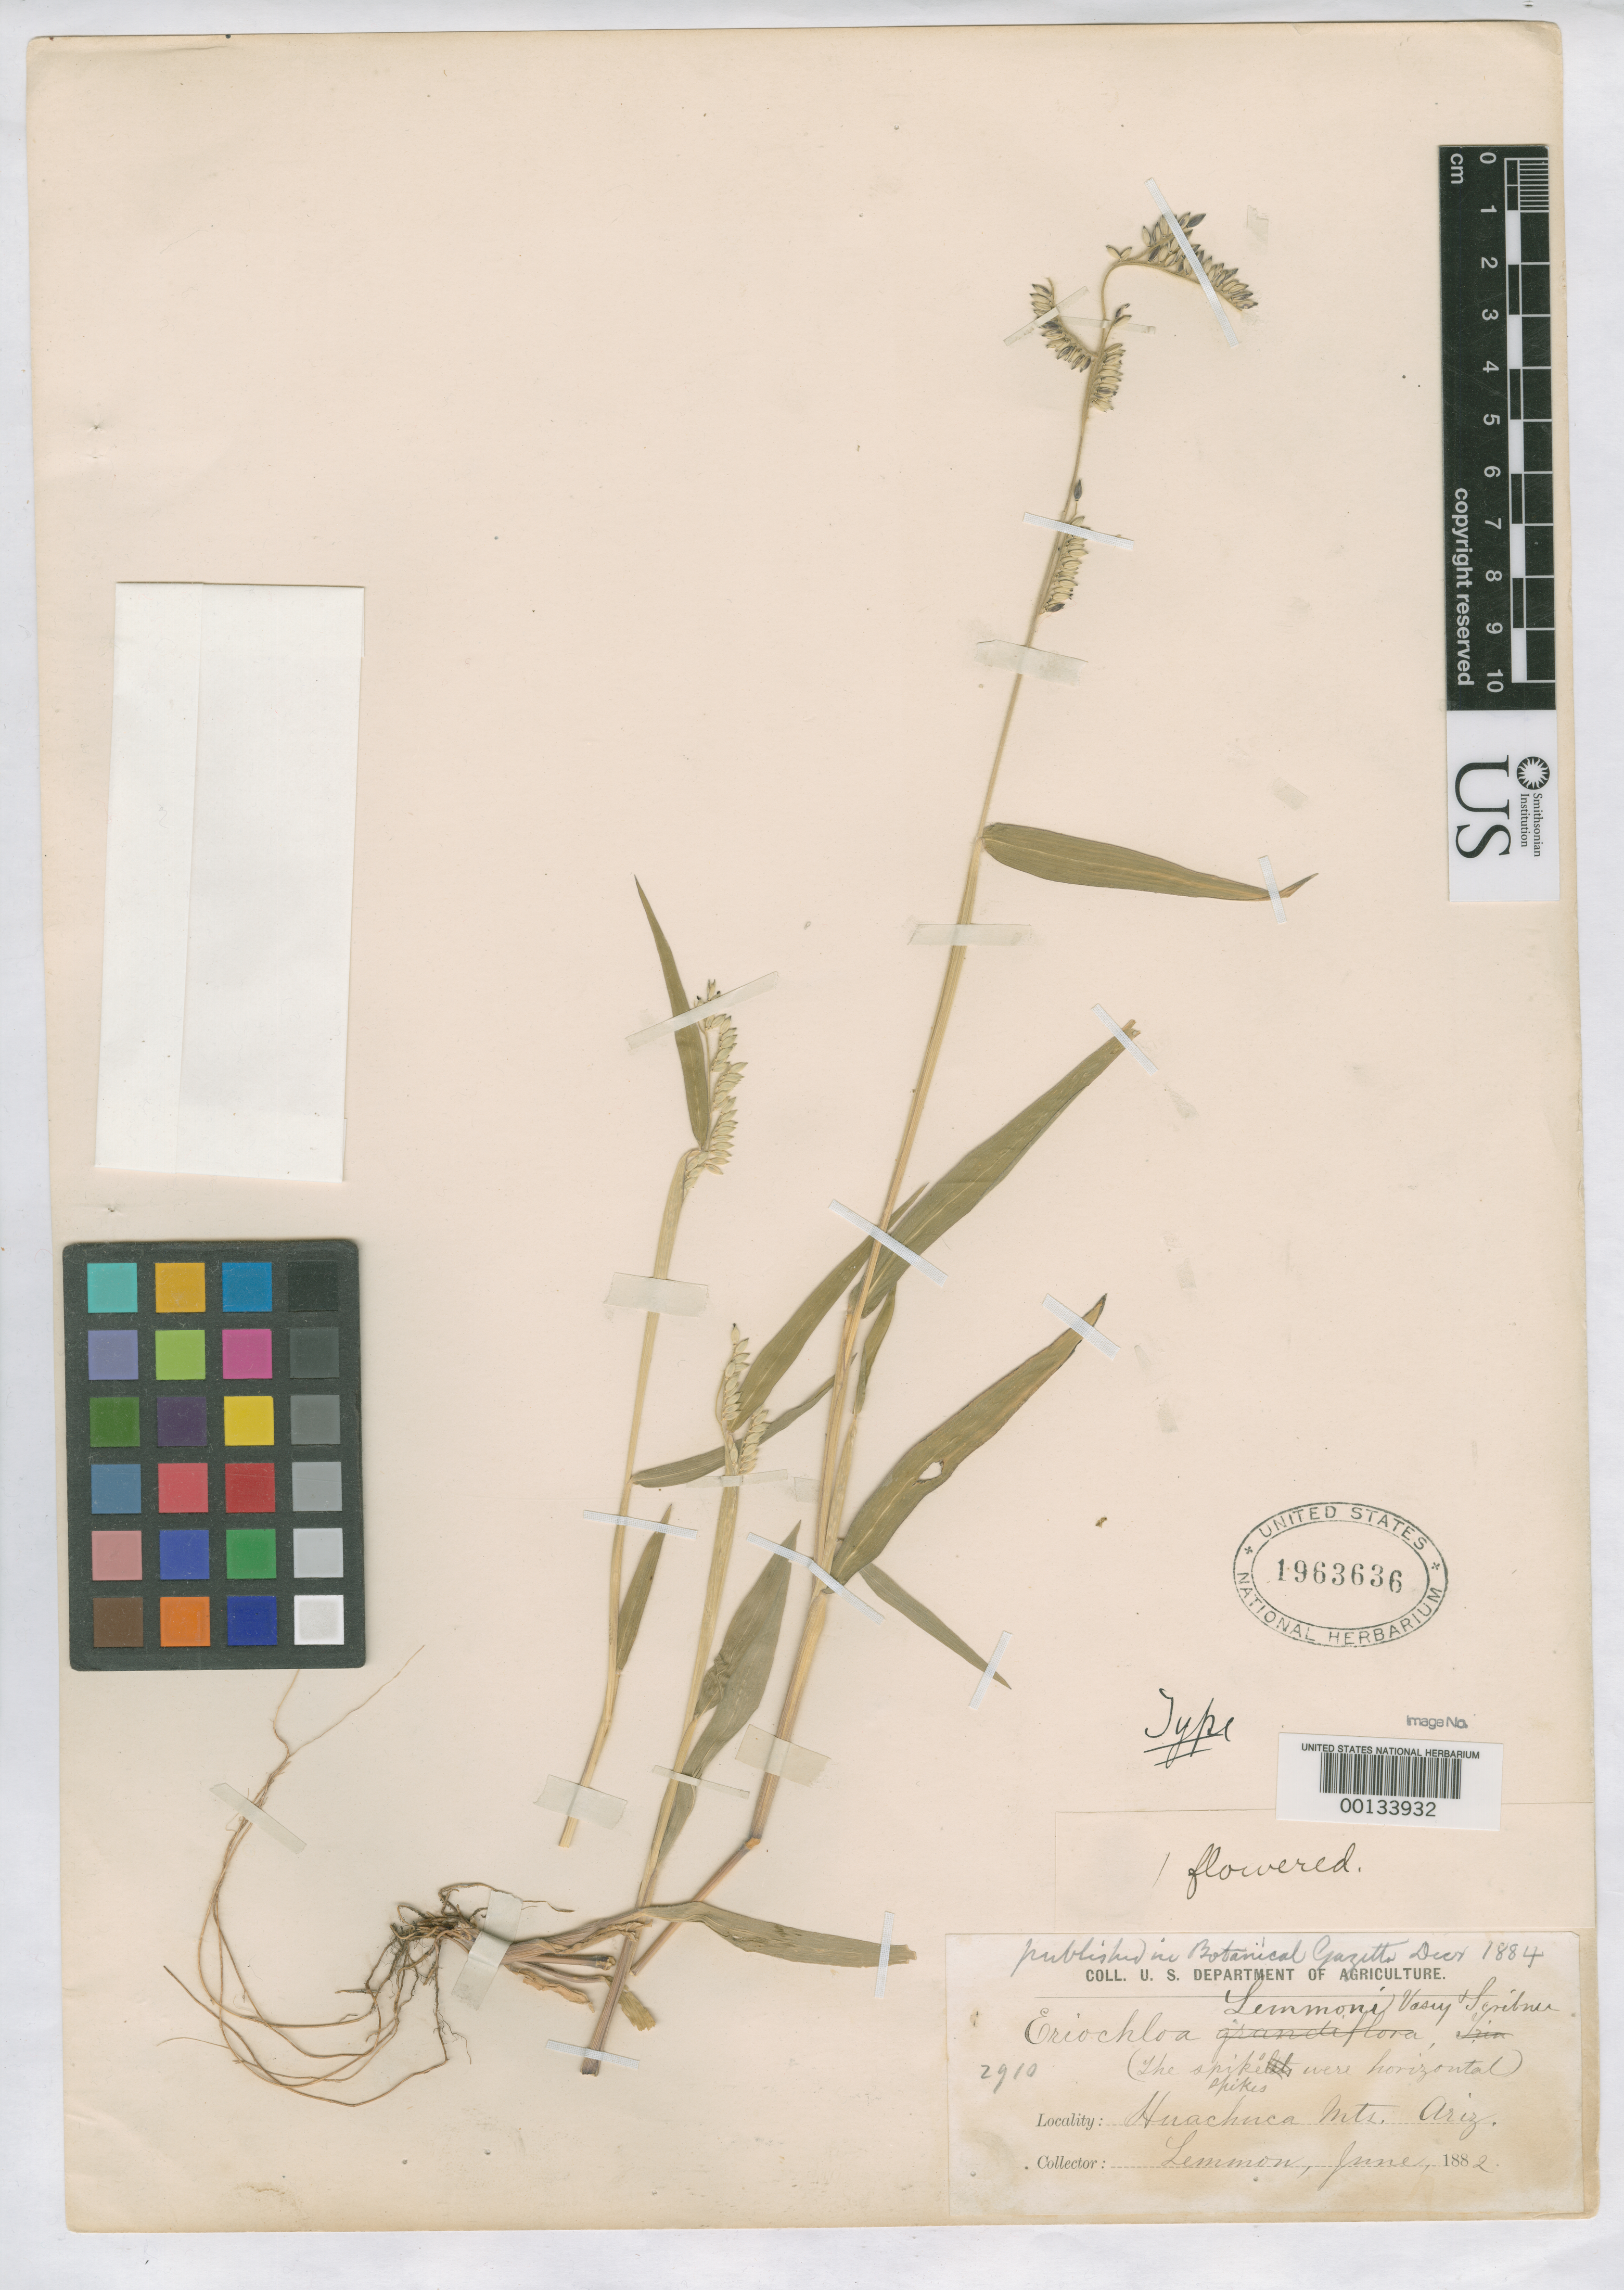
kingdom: Plantae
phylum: Tracheophyta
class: Liliopsida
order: Poales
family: Poaceae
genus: Eriochloa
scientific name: Eriochloa lemmonii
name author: Vasey & Scribn.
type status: Lectotype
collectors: J. G. Lemmon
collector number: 2910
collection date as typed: Jun 1882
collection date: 1882-06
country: United States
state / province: Arizona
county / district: Cochise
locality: Huachuca Mts.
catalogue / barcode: US 1963636